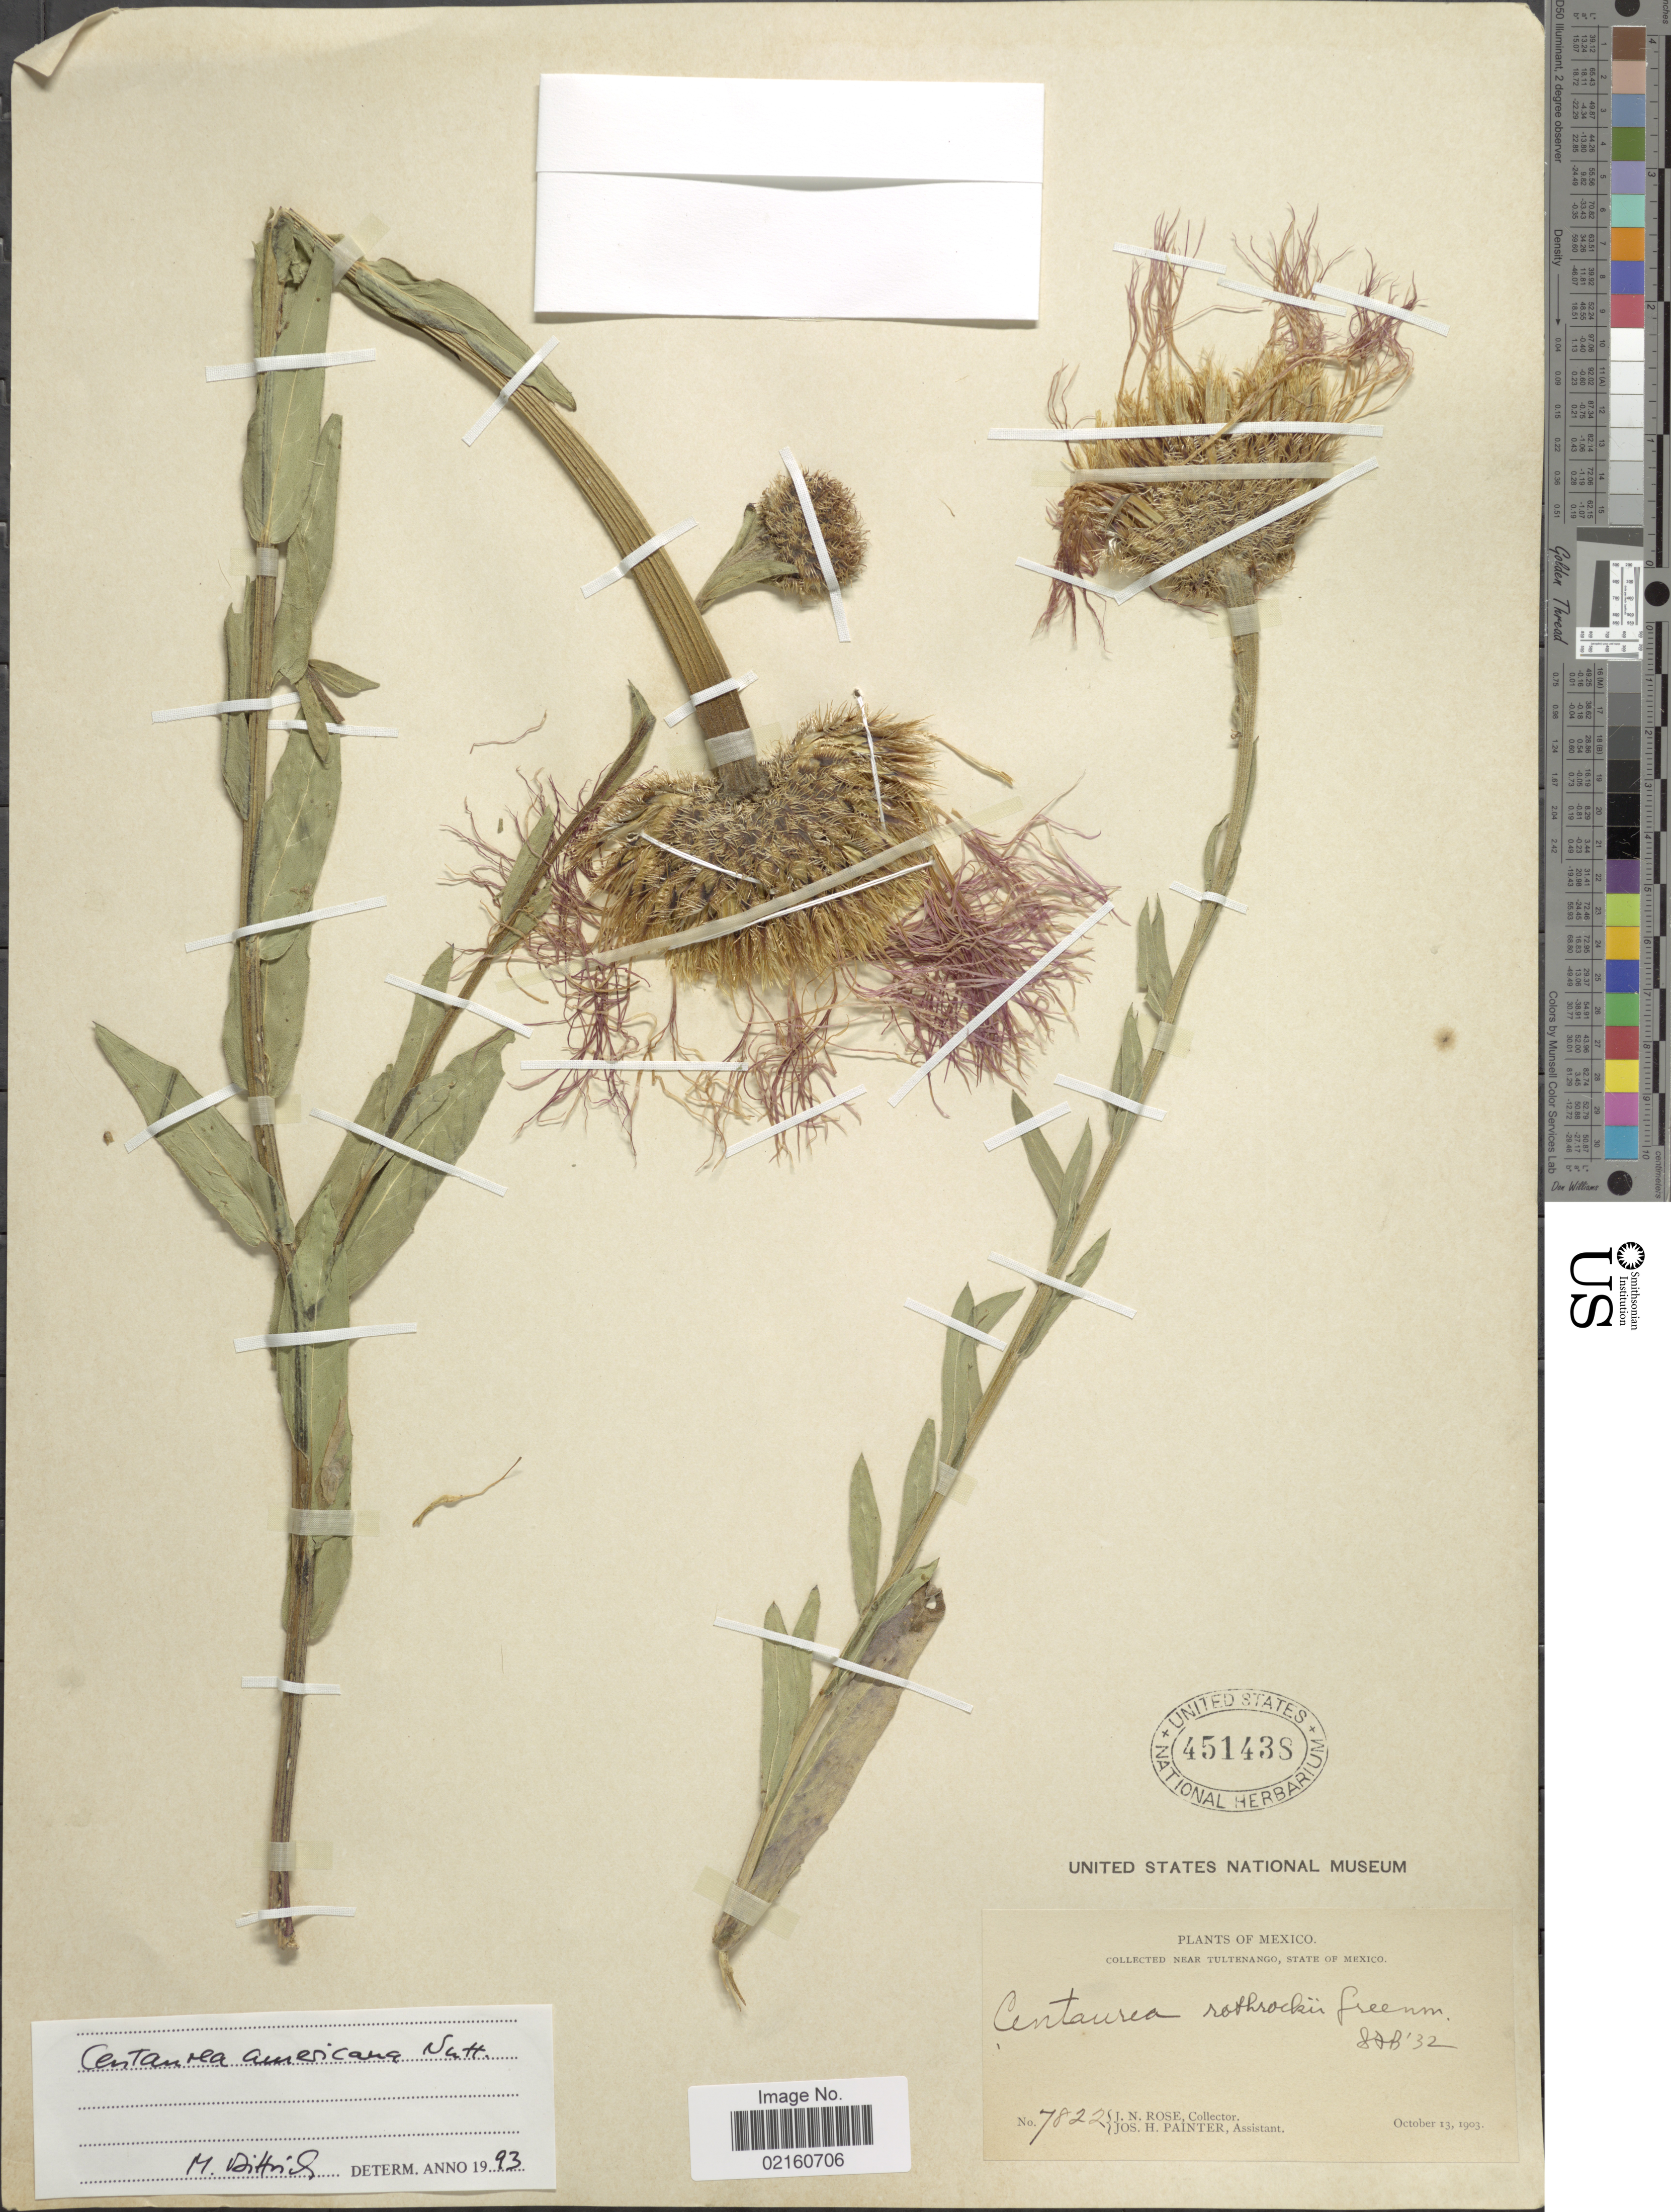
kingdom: Plantae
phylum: Tracheophyta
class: Magnoliopsida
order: Asterales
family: Asteraceae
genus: Plectocephalus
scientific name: Plectocephalus americanus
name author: (Nutt.) D. Don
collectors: J. N. Rose & J. H. Painter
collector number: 7822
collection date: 1903-10-13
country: Mexico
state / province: México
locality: Near Tultenango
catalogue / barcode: US 451438